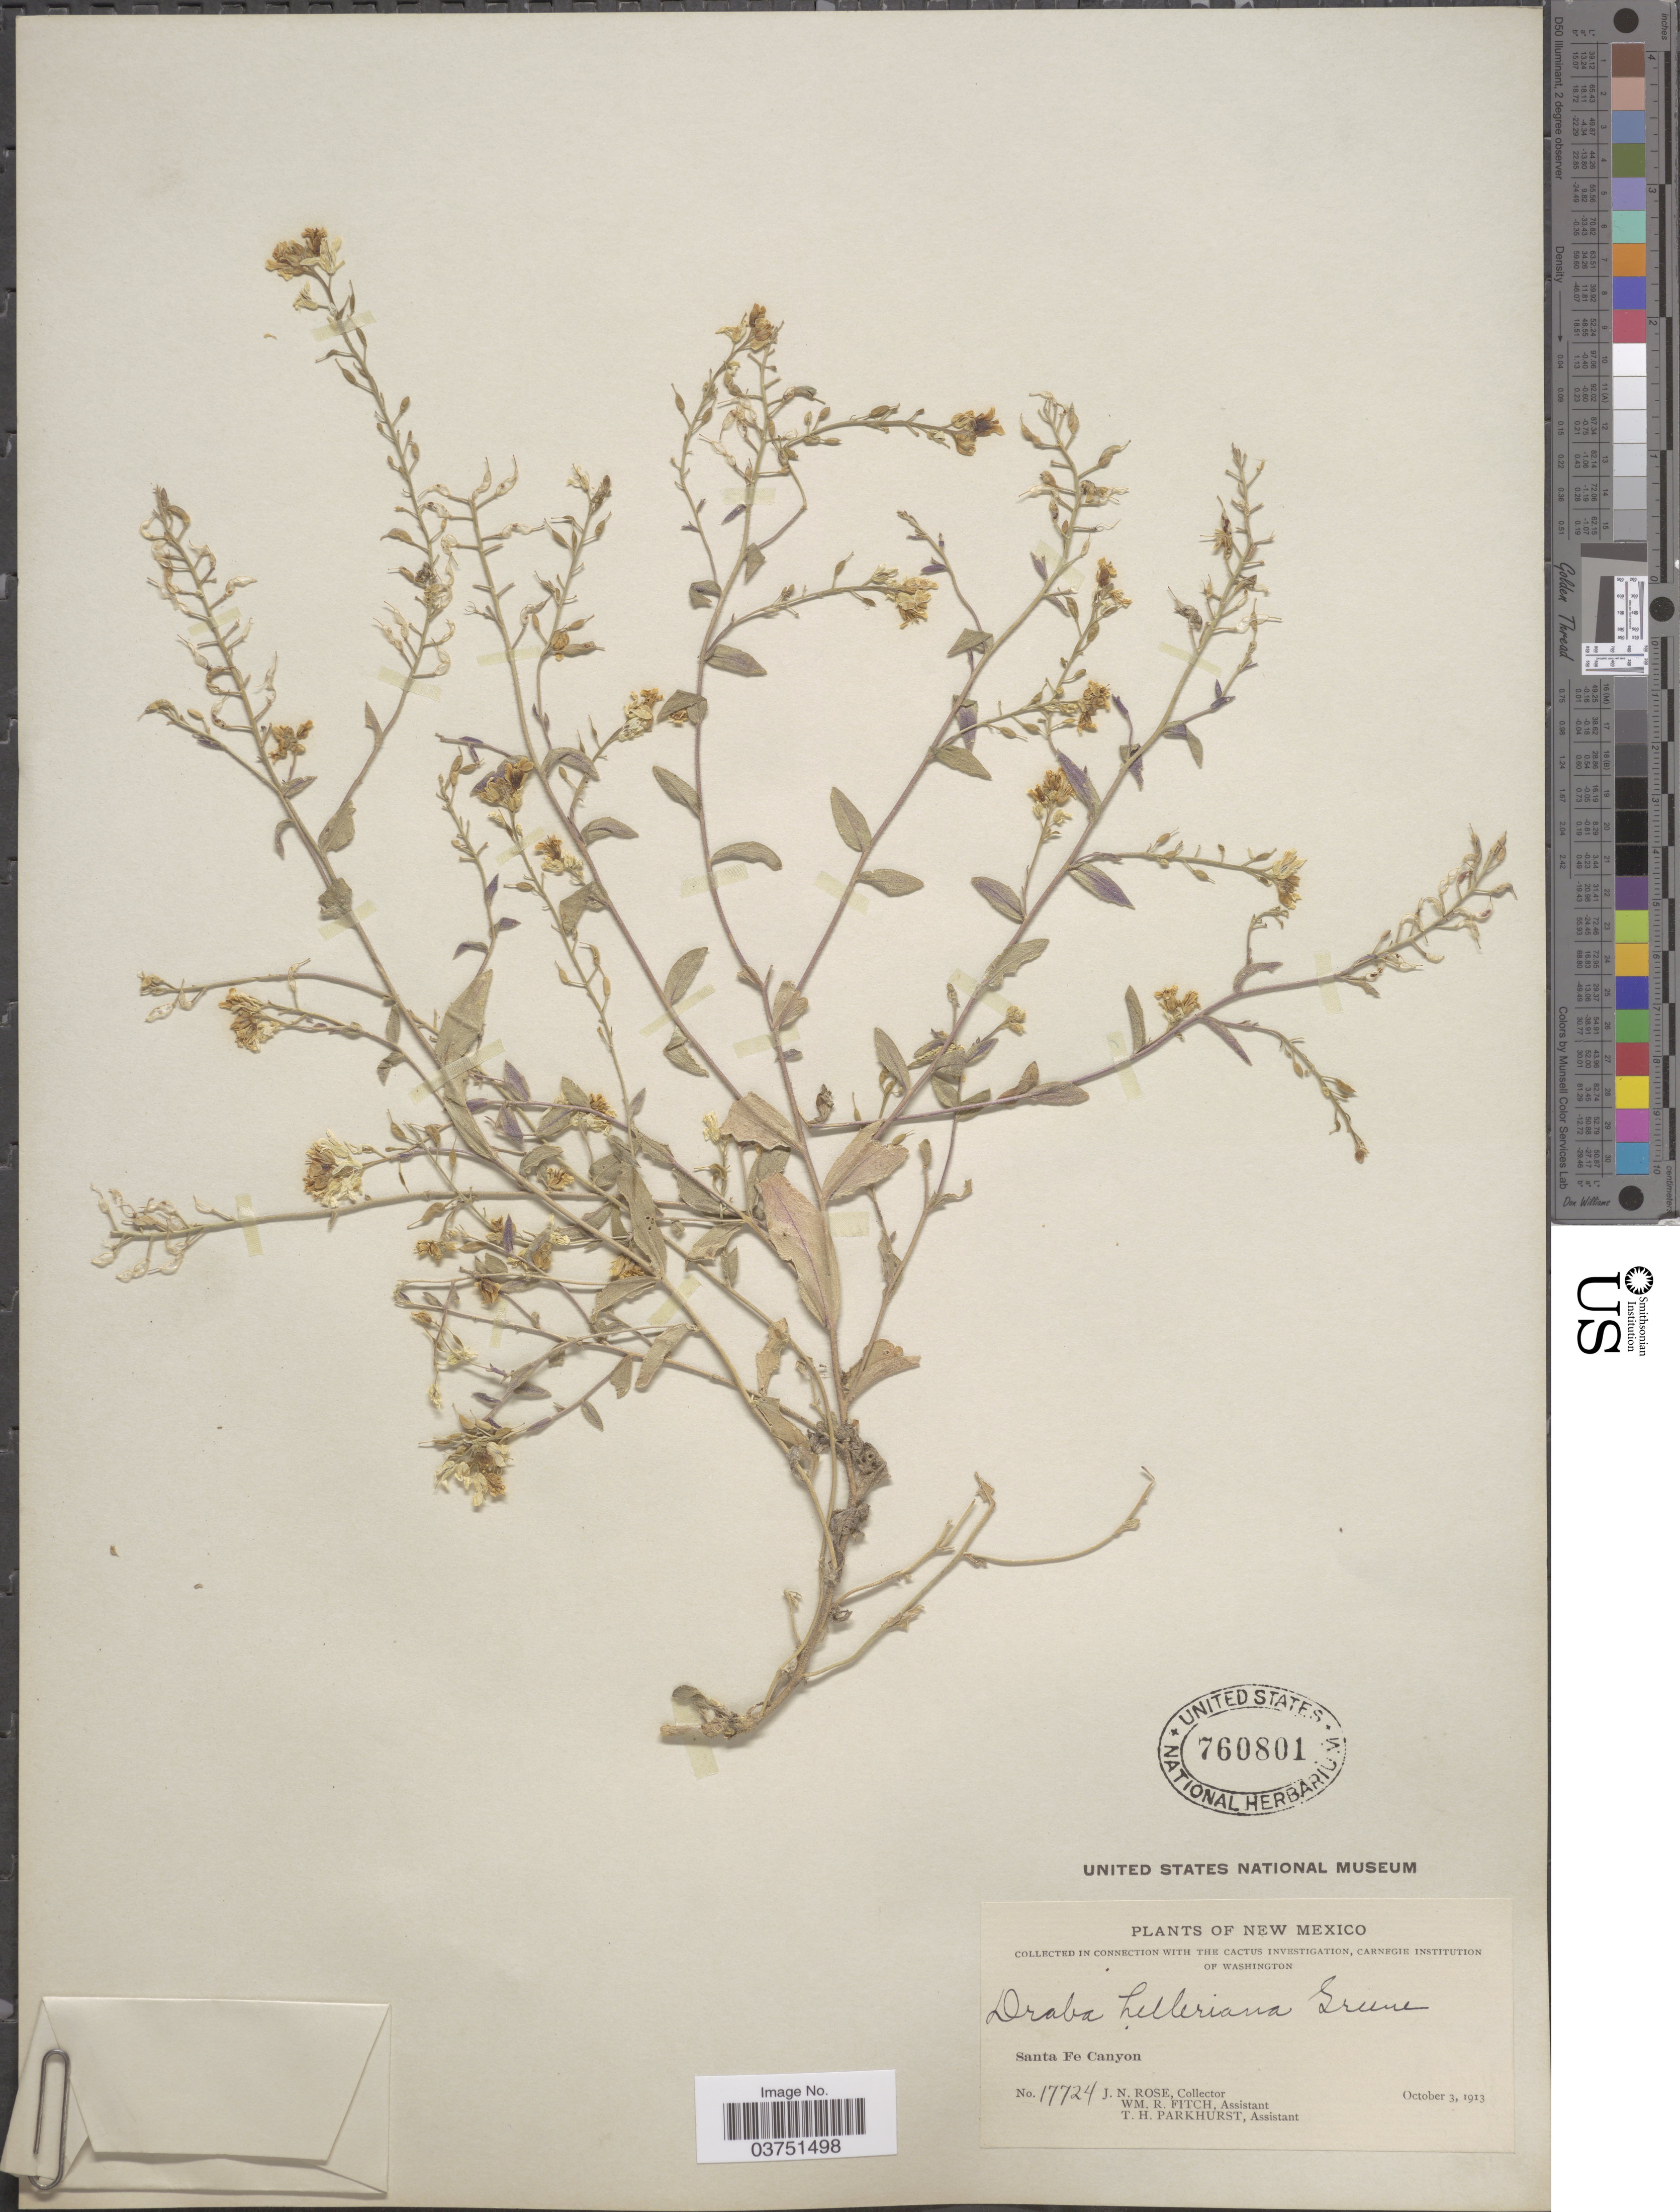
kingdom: Plantae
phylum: Tracheophyta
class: Magnoliopsida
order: Brassicales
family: Brassicaceae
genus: Draba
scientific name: Draba helleriana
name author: Greene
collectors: J. N. Rose, W. R. Fitch & T. Parkhurst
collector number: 17724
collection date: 1913-10-03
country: United States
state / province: New Mexico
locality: Santa Fe Canyon.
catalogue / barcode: US 760801